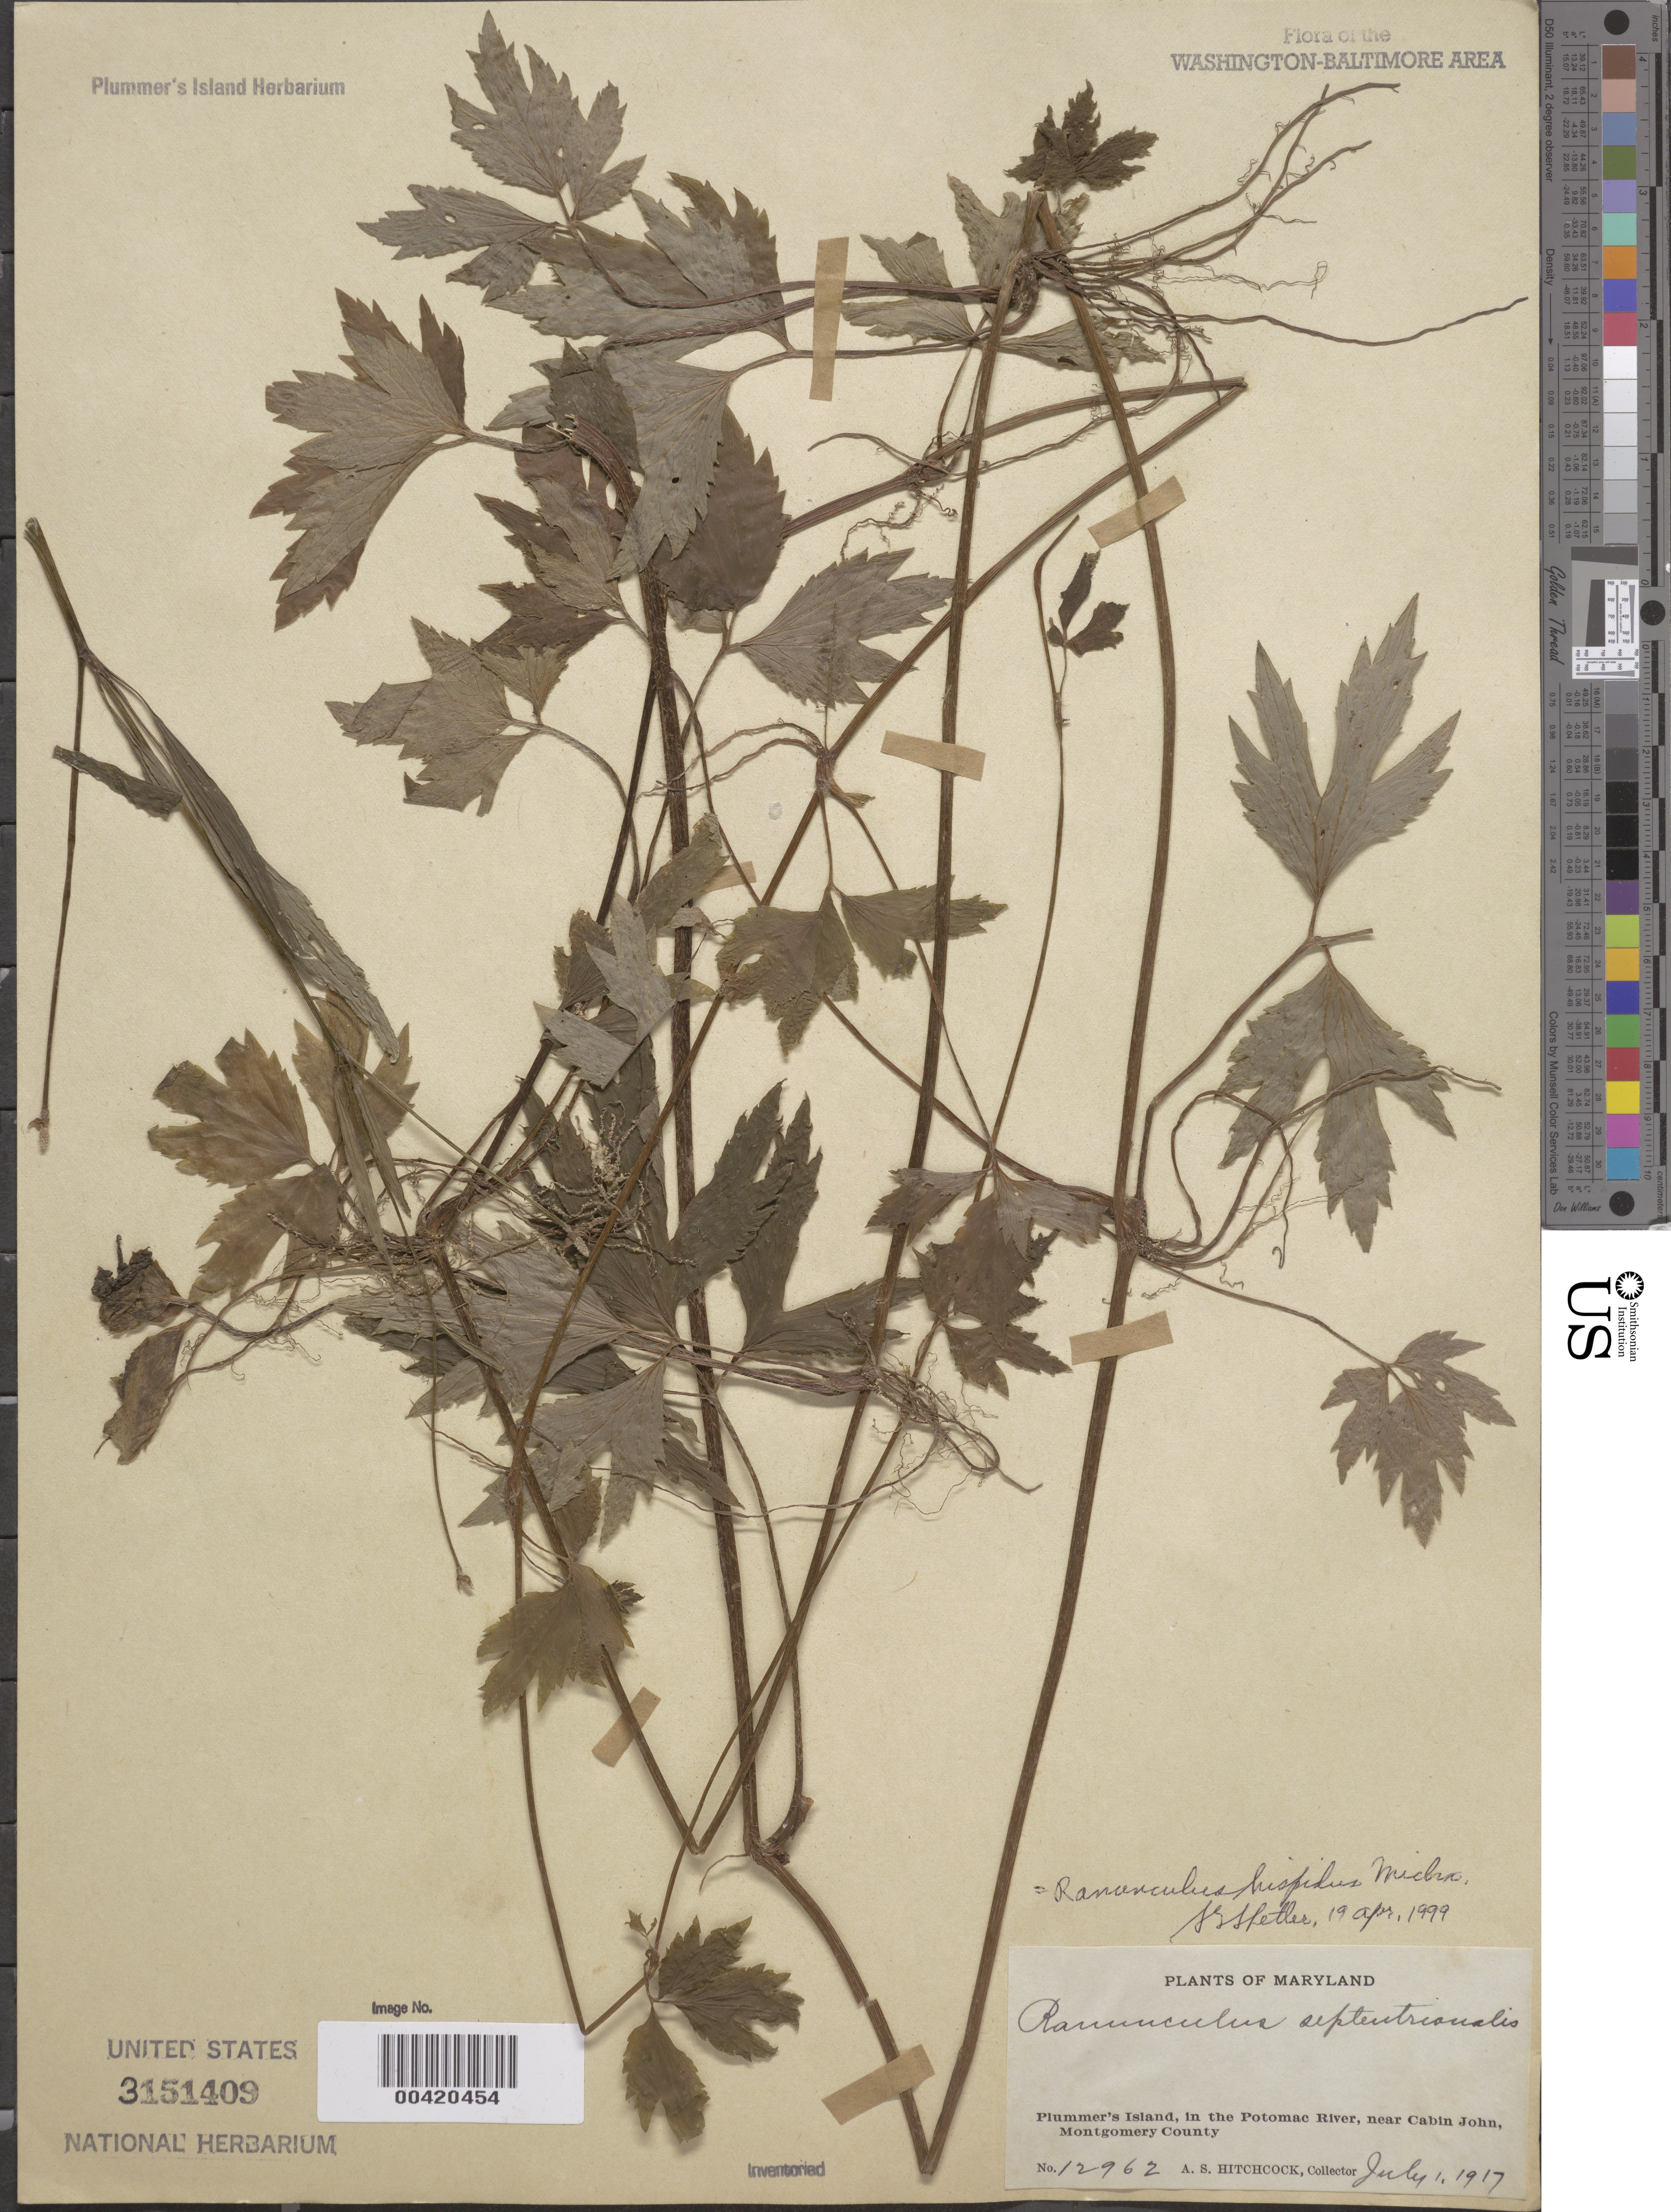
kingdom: Plantae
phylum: Tracheophyta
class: Magnoliopsida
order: Ranunculales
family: Ranunculaceae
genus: Ranunculus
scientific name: Ranunculus hispidus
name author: Michx.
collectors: A. S. Hitchcock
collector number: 12962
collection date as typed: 01 Jul 1917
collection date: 1917-07-01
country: United States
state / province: Maryland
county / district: Montgomery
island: Plummers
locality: Plummer's Island C. & O. Canal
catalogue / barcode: US 3151409